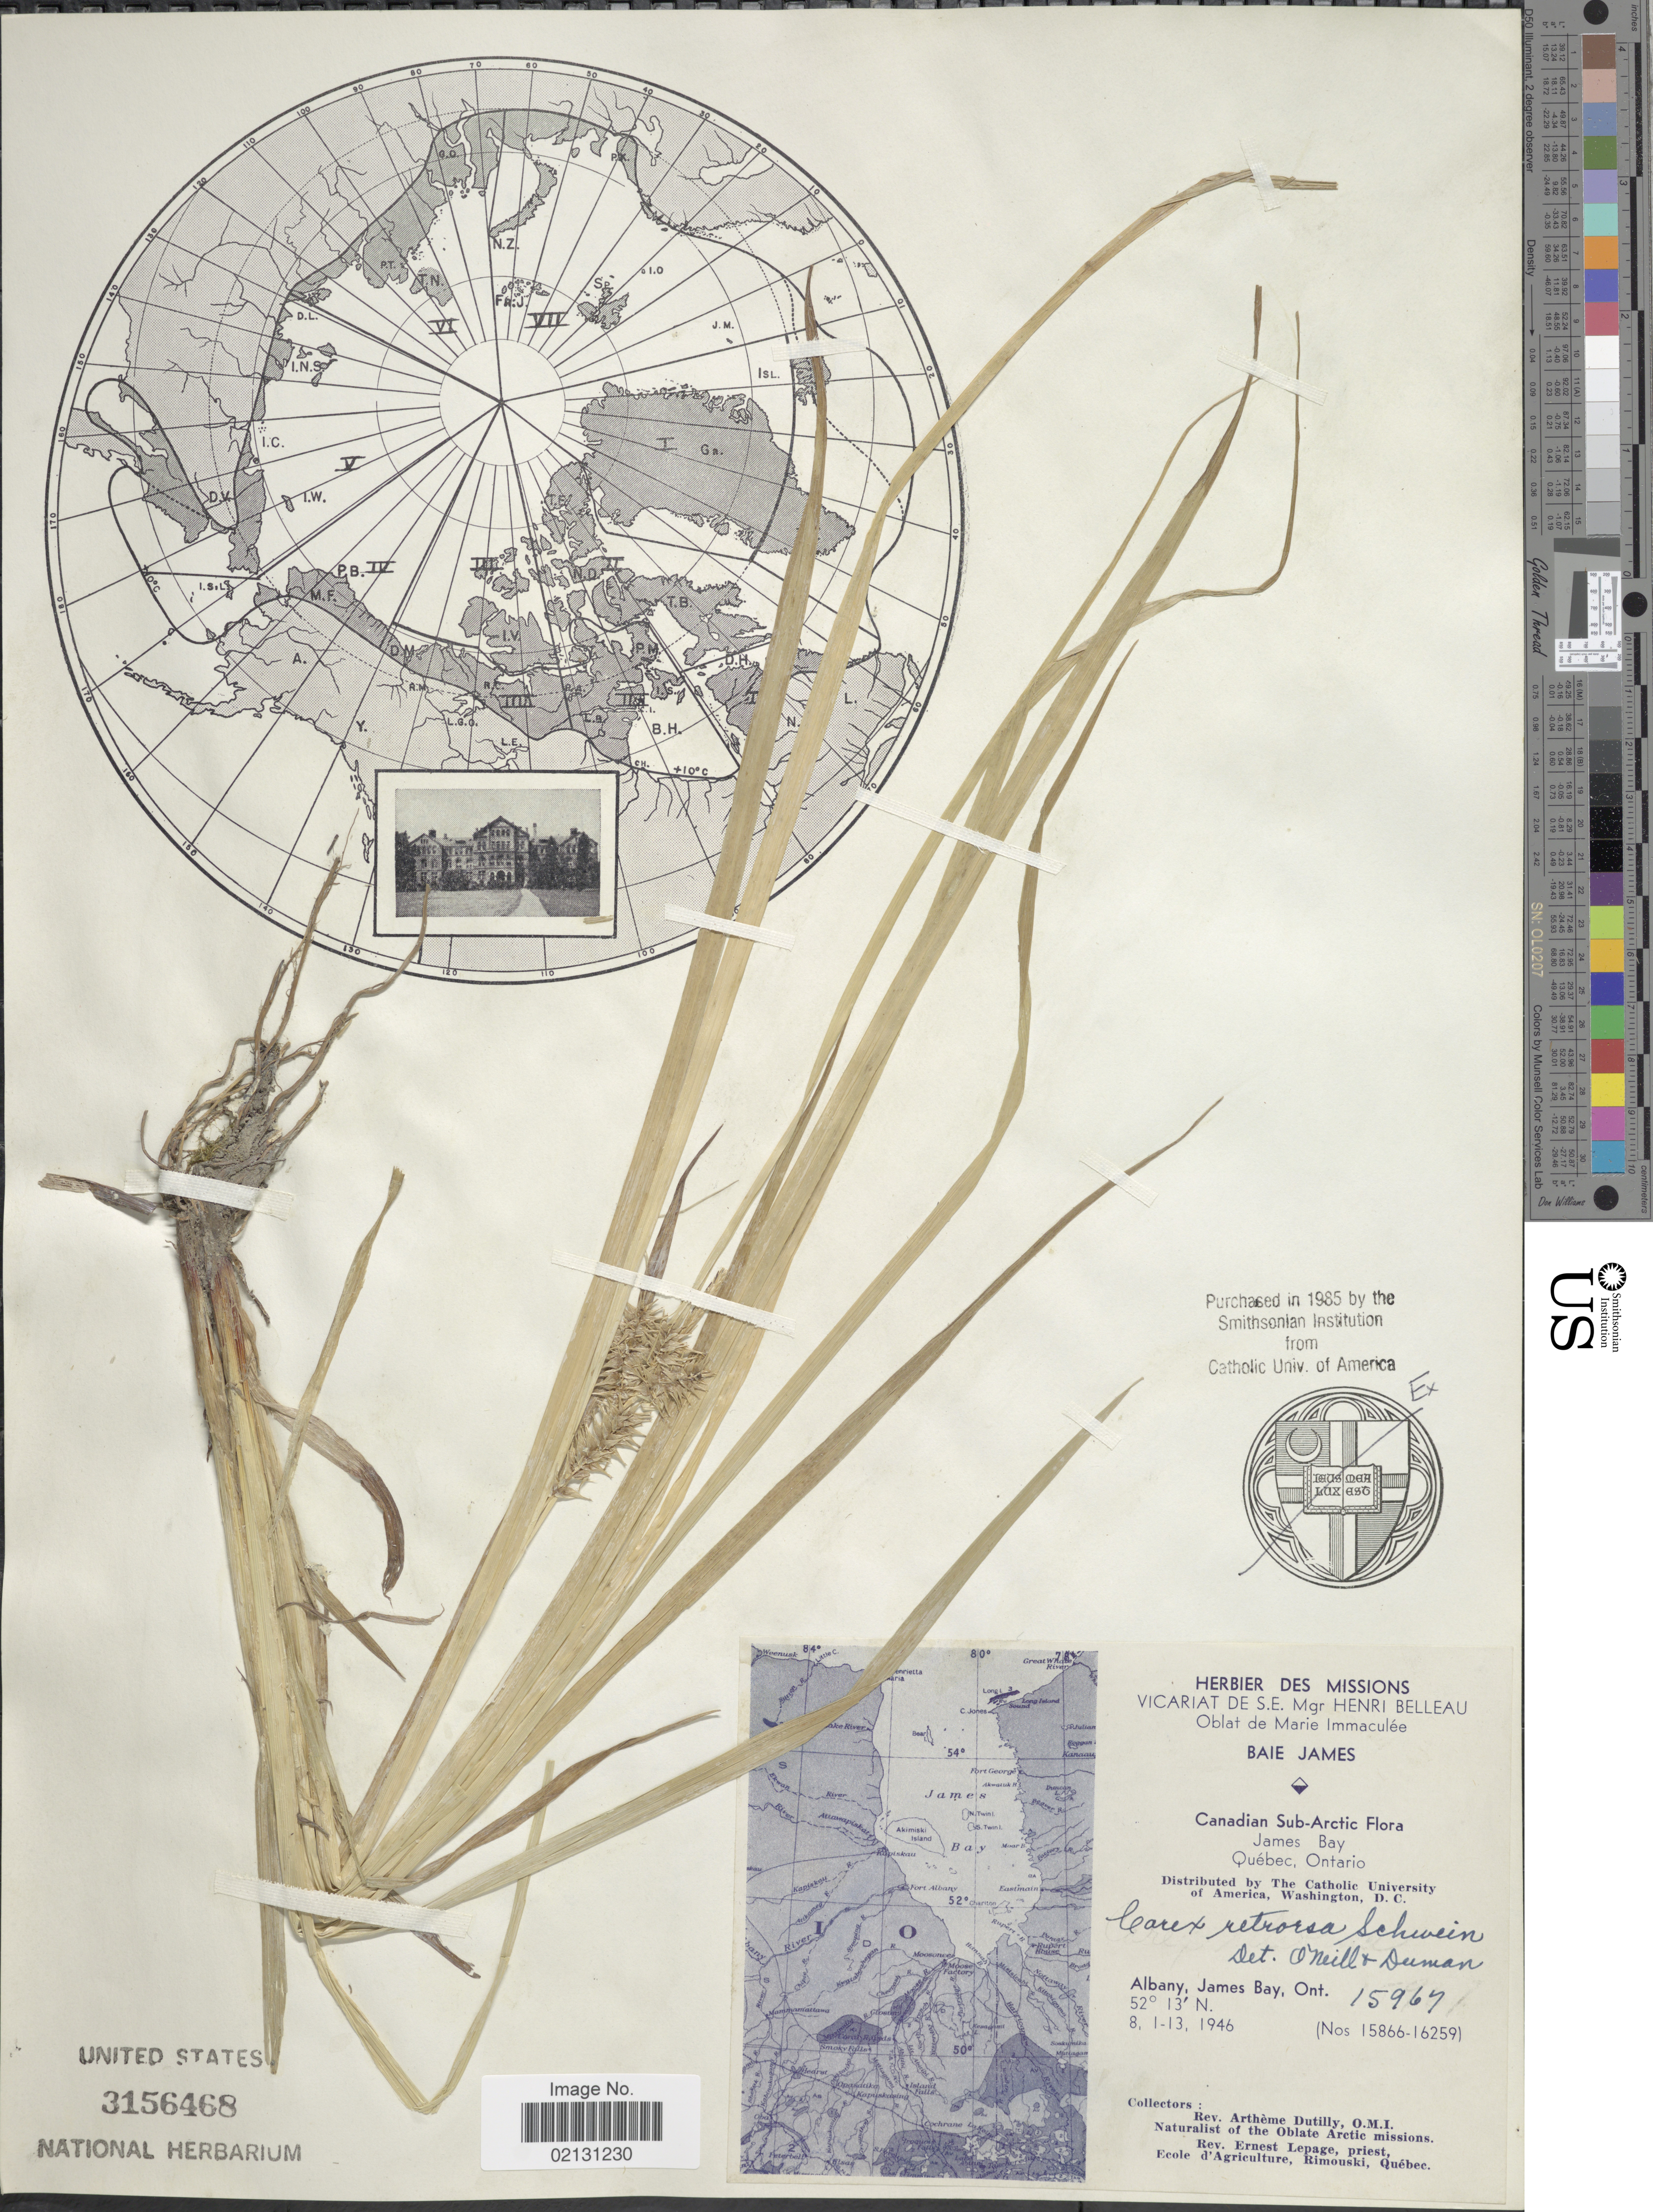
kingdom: Plantae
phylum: Tracheophyta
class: Liliopsida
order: Poales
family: Cyperaceae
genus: Carex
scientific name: Carex retrorsa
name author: Schwein.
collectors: A. Dutilly & E. Lepage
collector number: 15967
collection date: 1946-08-01/1946-08-13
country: Canada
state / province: Ontario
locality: Canadian Sub-Arctic, James Bay, Albany, James Bay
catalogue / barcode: US 3156468